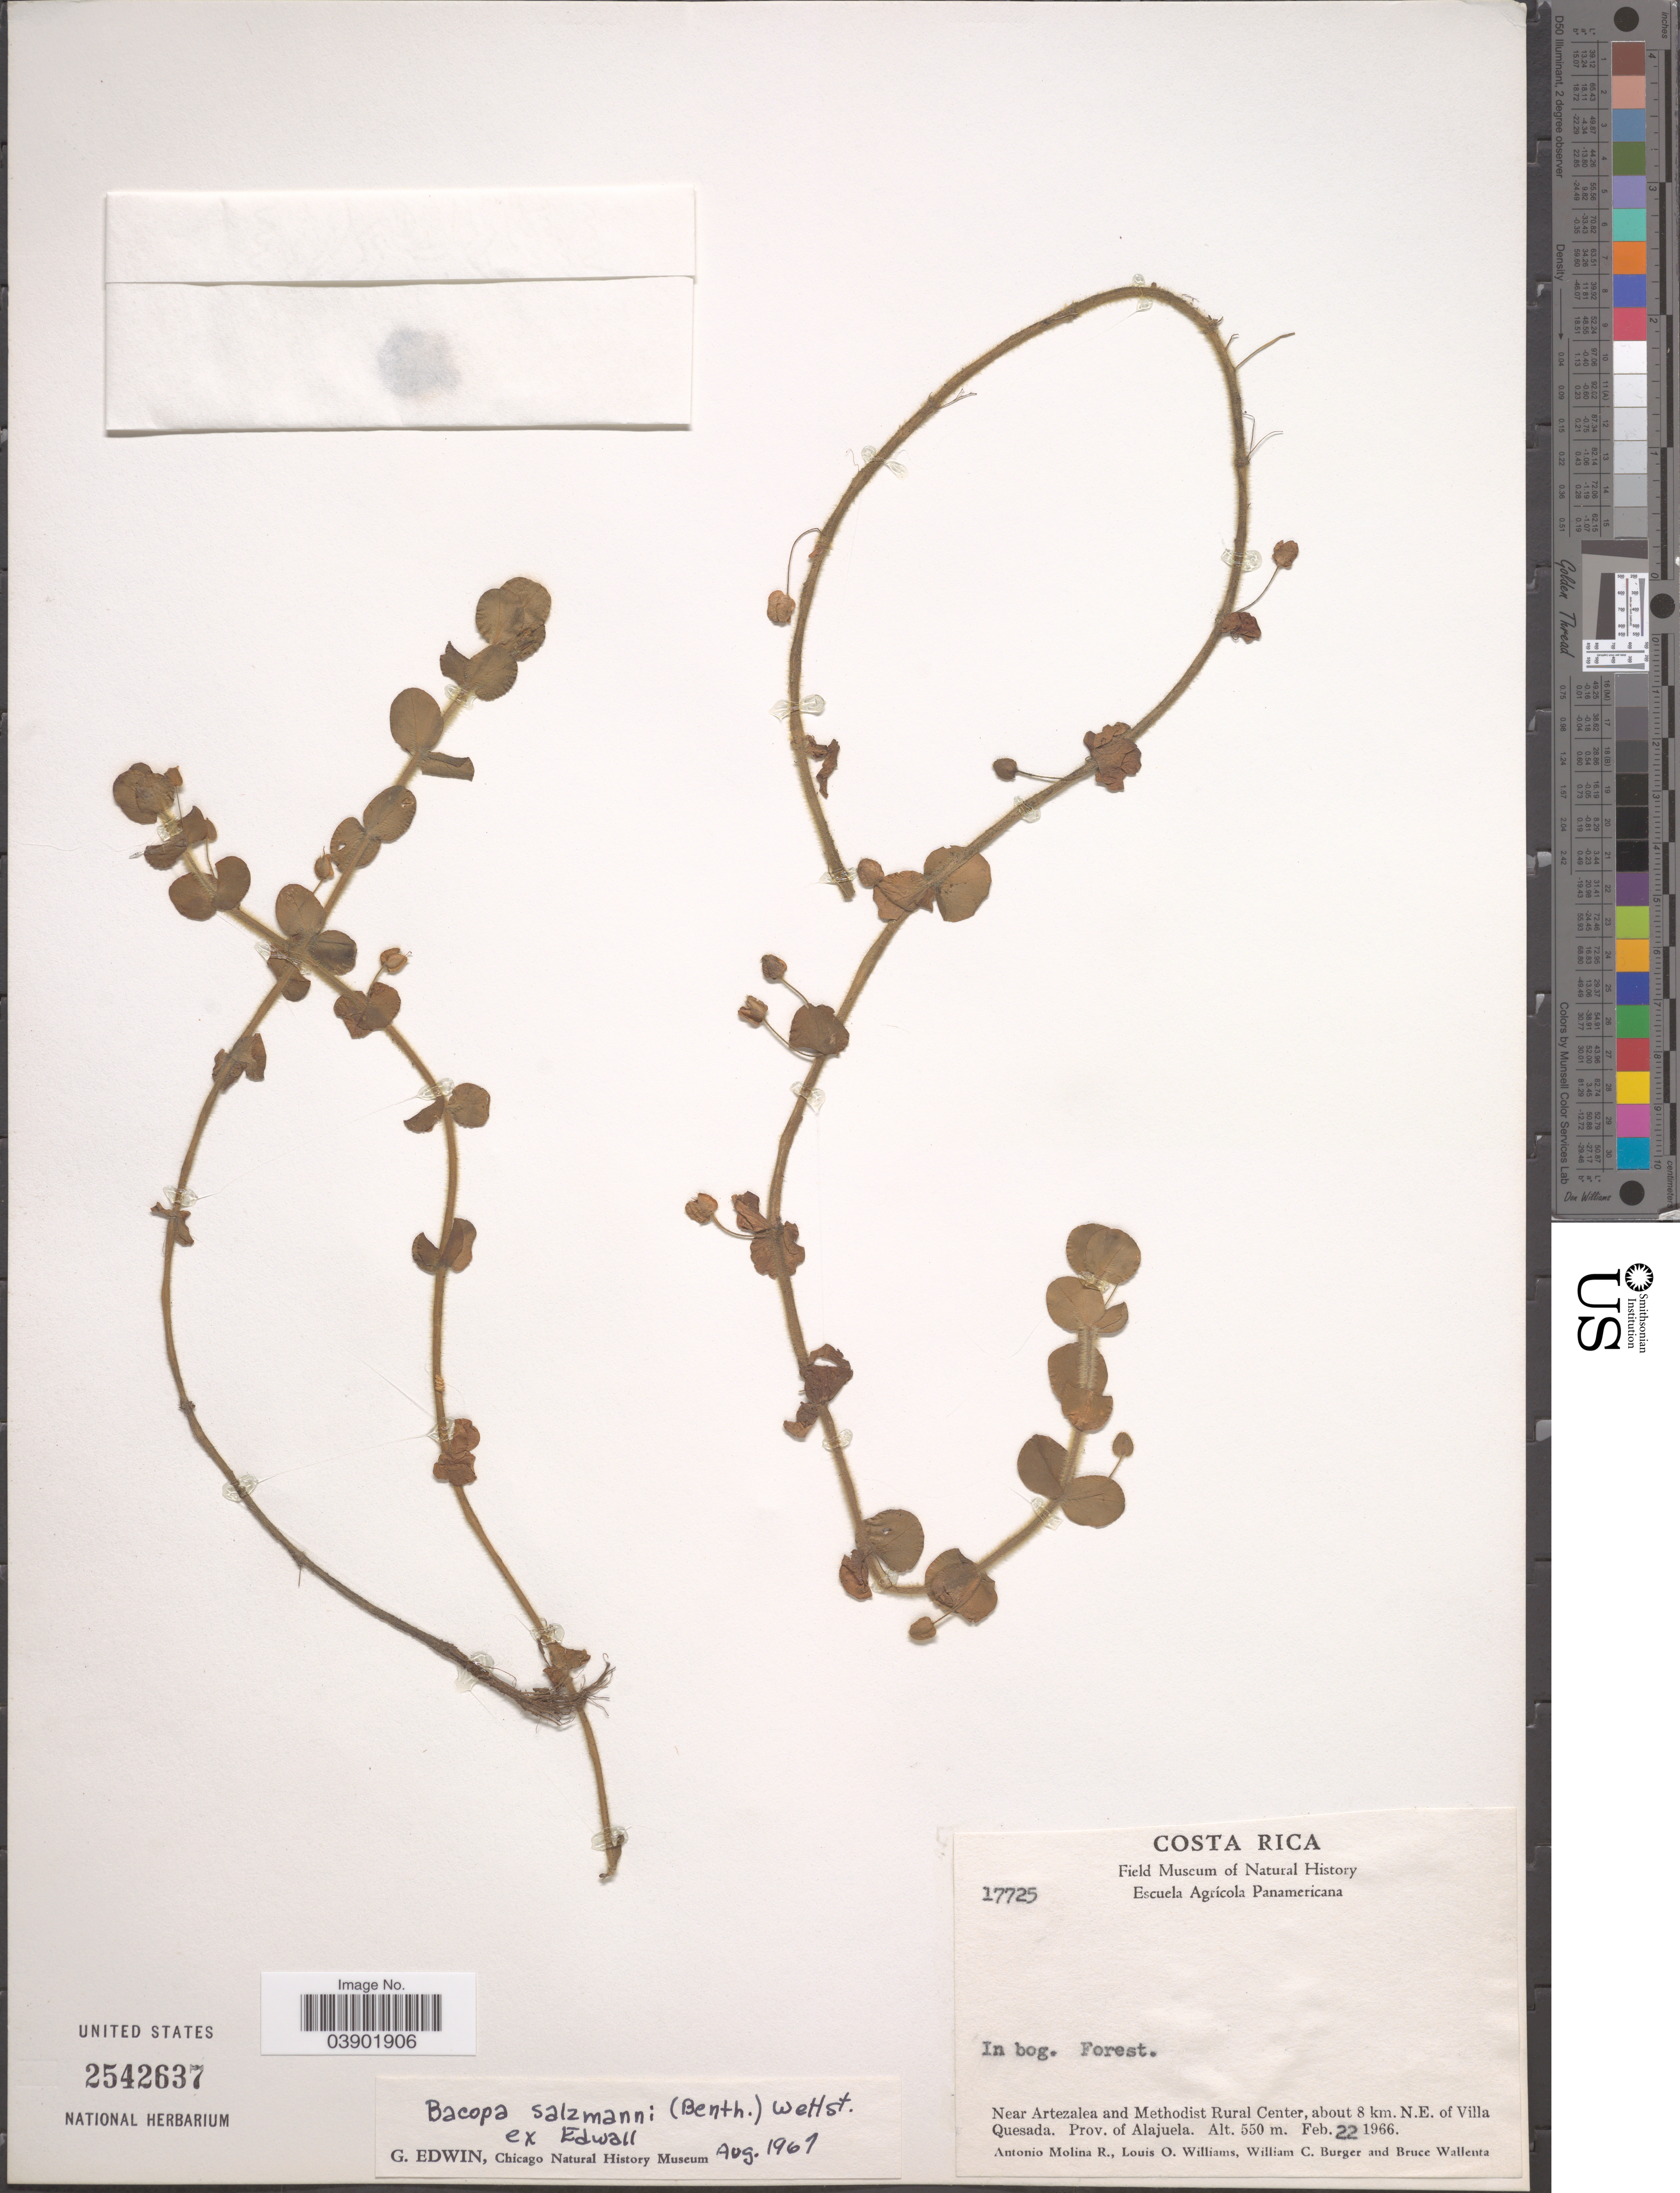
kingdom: Plantae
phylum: Tracheophyta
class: Magnoliopsida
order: Lamiales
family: Plantaginaceae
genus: Bacopa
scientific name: Bacopa salzmannii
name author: (Benth.) Wettst. ex Edwall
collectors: A. Molina R., L. O. Williams, W. Burger & B. Wallenta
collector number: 17725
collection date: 1966-02-22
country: Costa Rica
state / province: Alajuela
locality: Near Artezalea and Methodist Rural Center, about 8 km. N.E. of Villa Quesada.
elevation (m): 550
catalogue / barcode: US 2542637